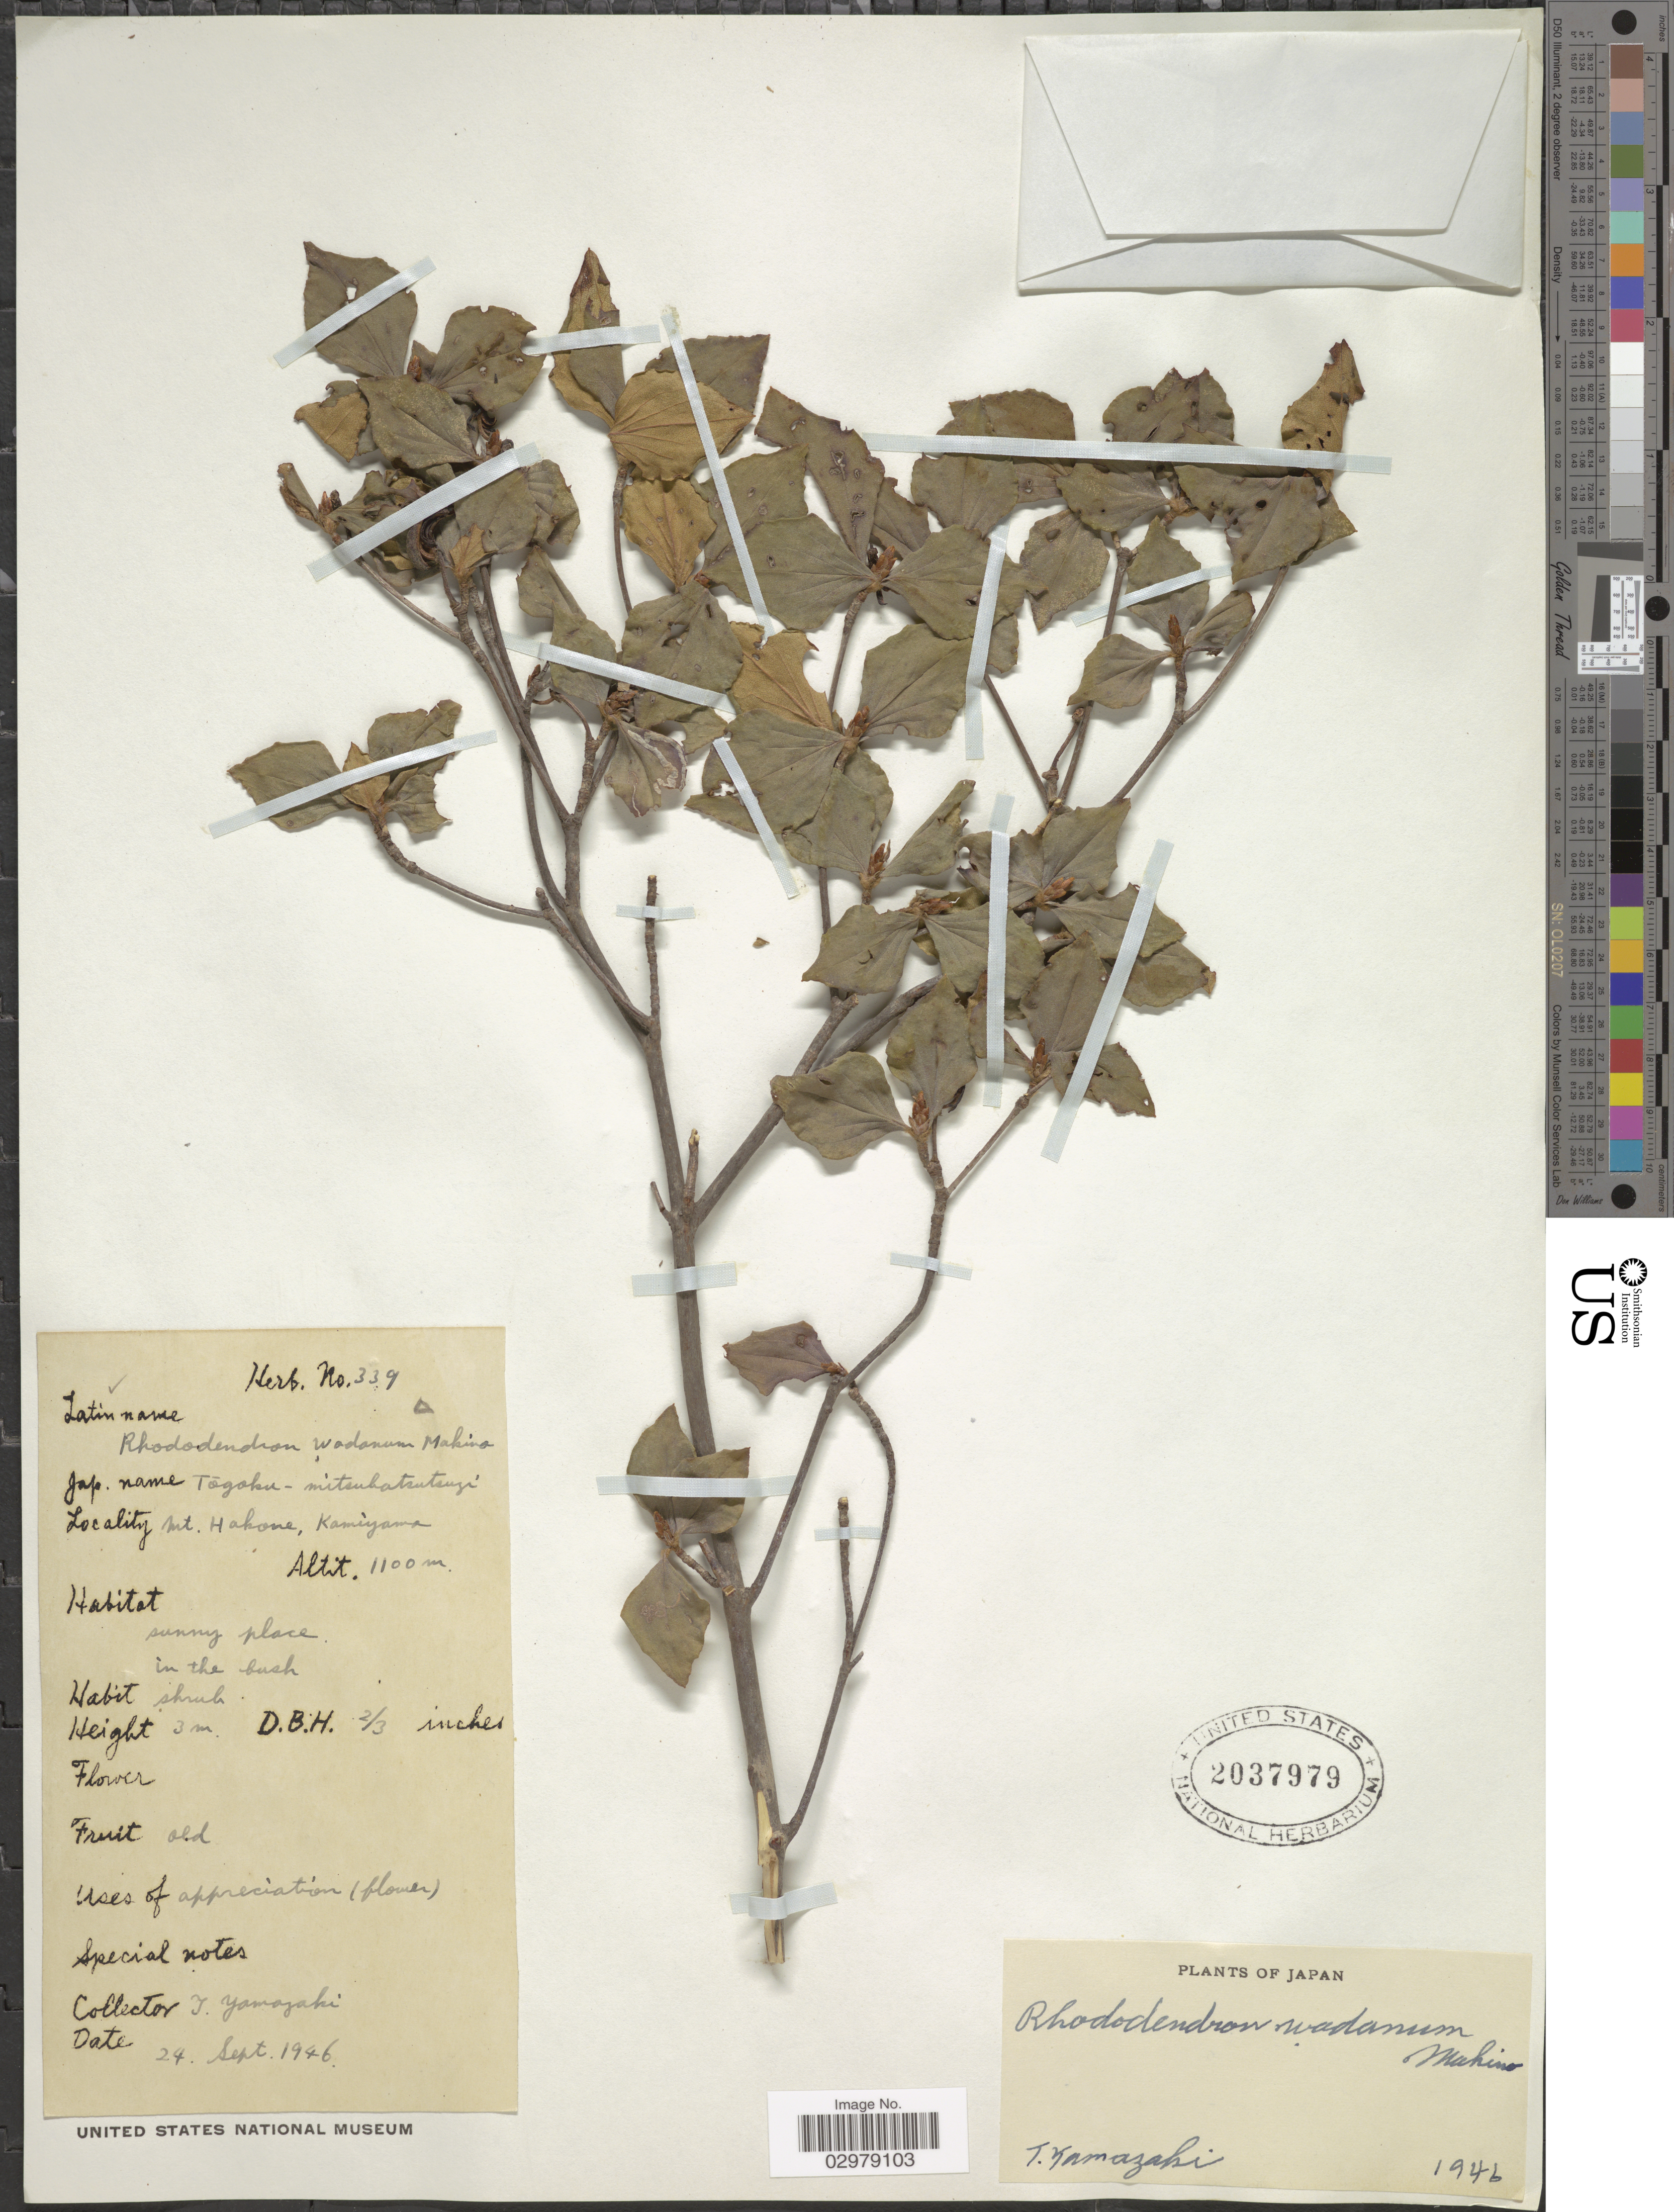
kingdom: Plantae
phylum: Tracheophyta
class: Magnoliopsida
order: Ericales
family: Ericaceae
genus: Rhododendron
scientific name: Rhododendron wadanum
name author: Makino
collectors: T. Yamazaki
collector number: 339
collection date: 1946-09-24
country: Japan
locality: Mt. Hakone, Kamiyama.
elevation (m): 1100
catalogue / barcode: US 2037979